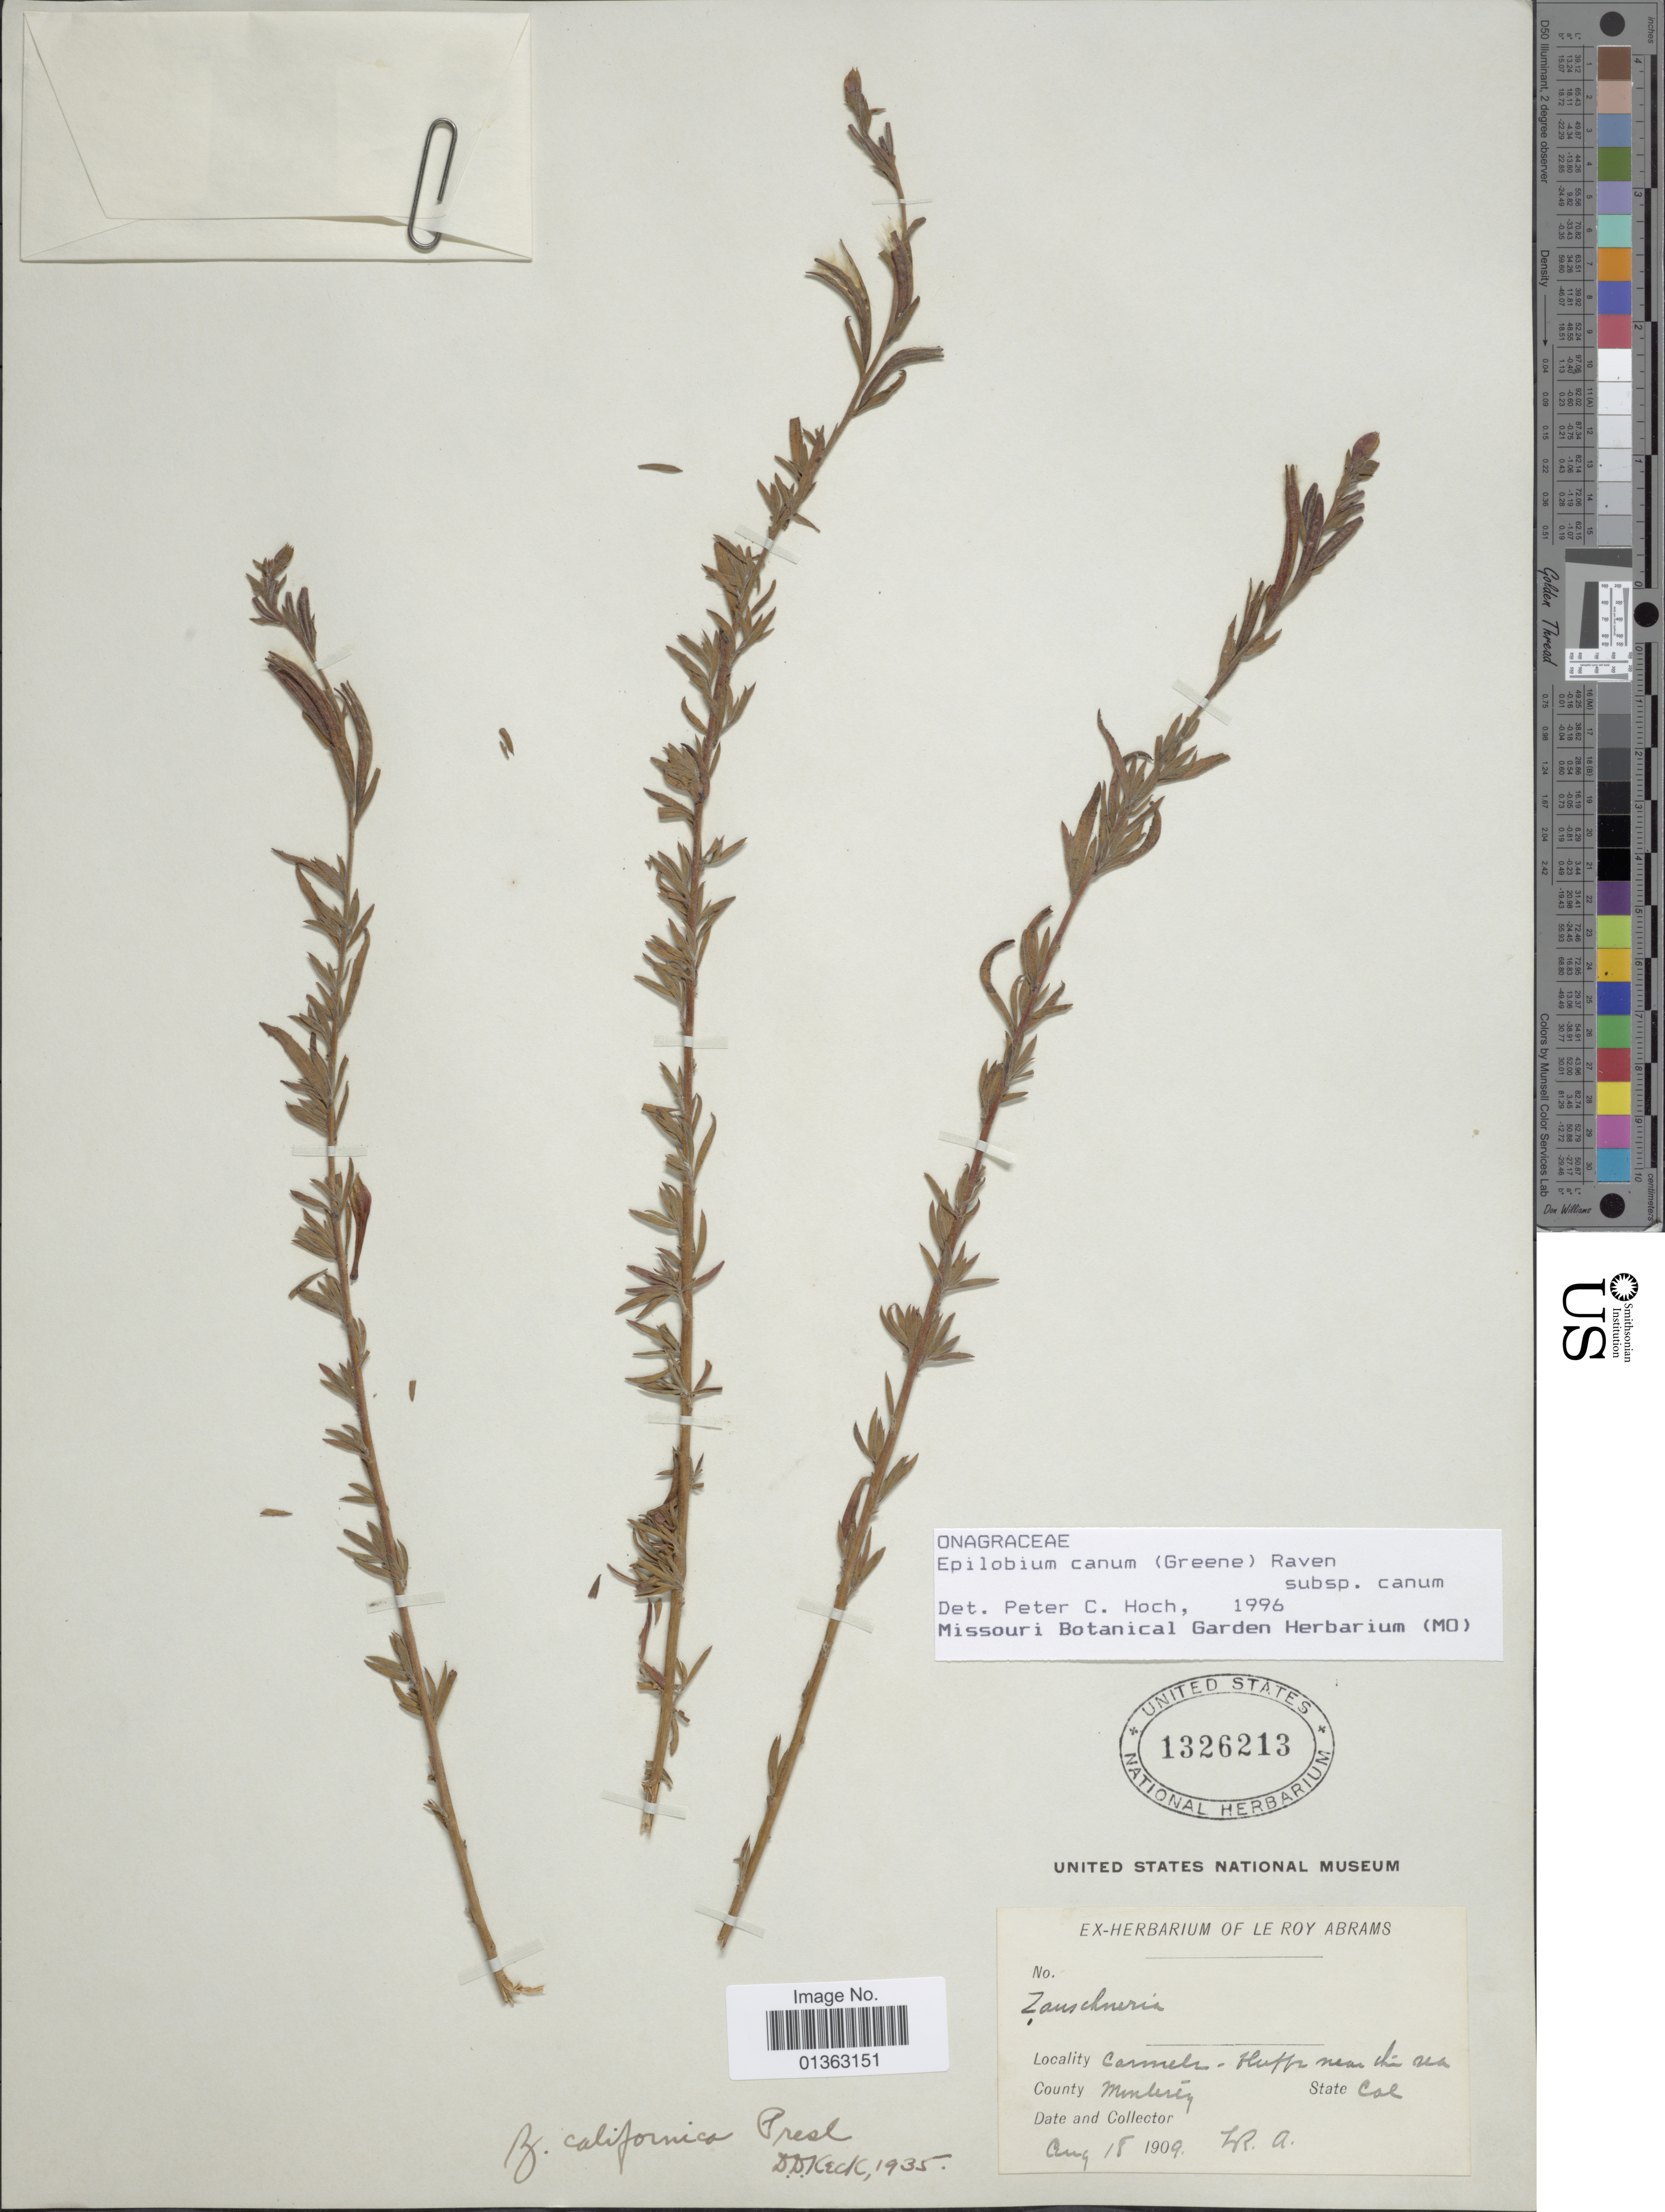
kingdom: Plantae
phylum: Tracheophyta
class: Magnoliopsida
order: Myrtales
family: Onagraceae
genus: Epilobium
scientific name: Epilobium canum subsp. canum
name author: (Greene) P.H. Raven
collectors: L. Abrams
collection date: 1909-08-18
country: United States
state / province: California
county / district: Monterey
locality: Carmels - bluffs near the sea, County Monterey.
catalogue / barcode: US 1326213